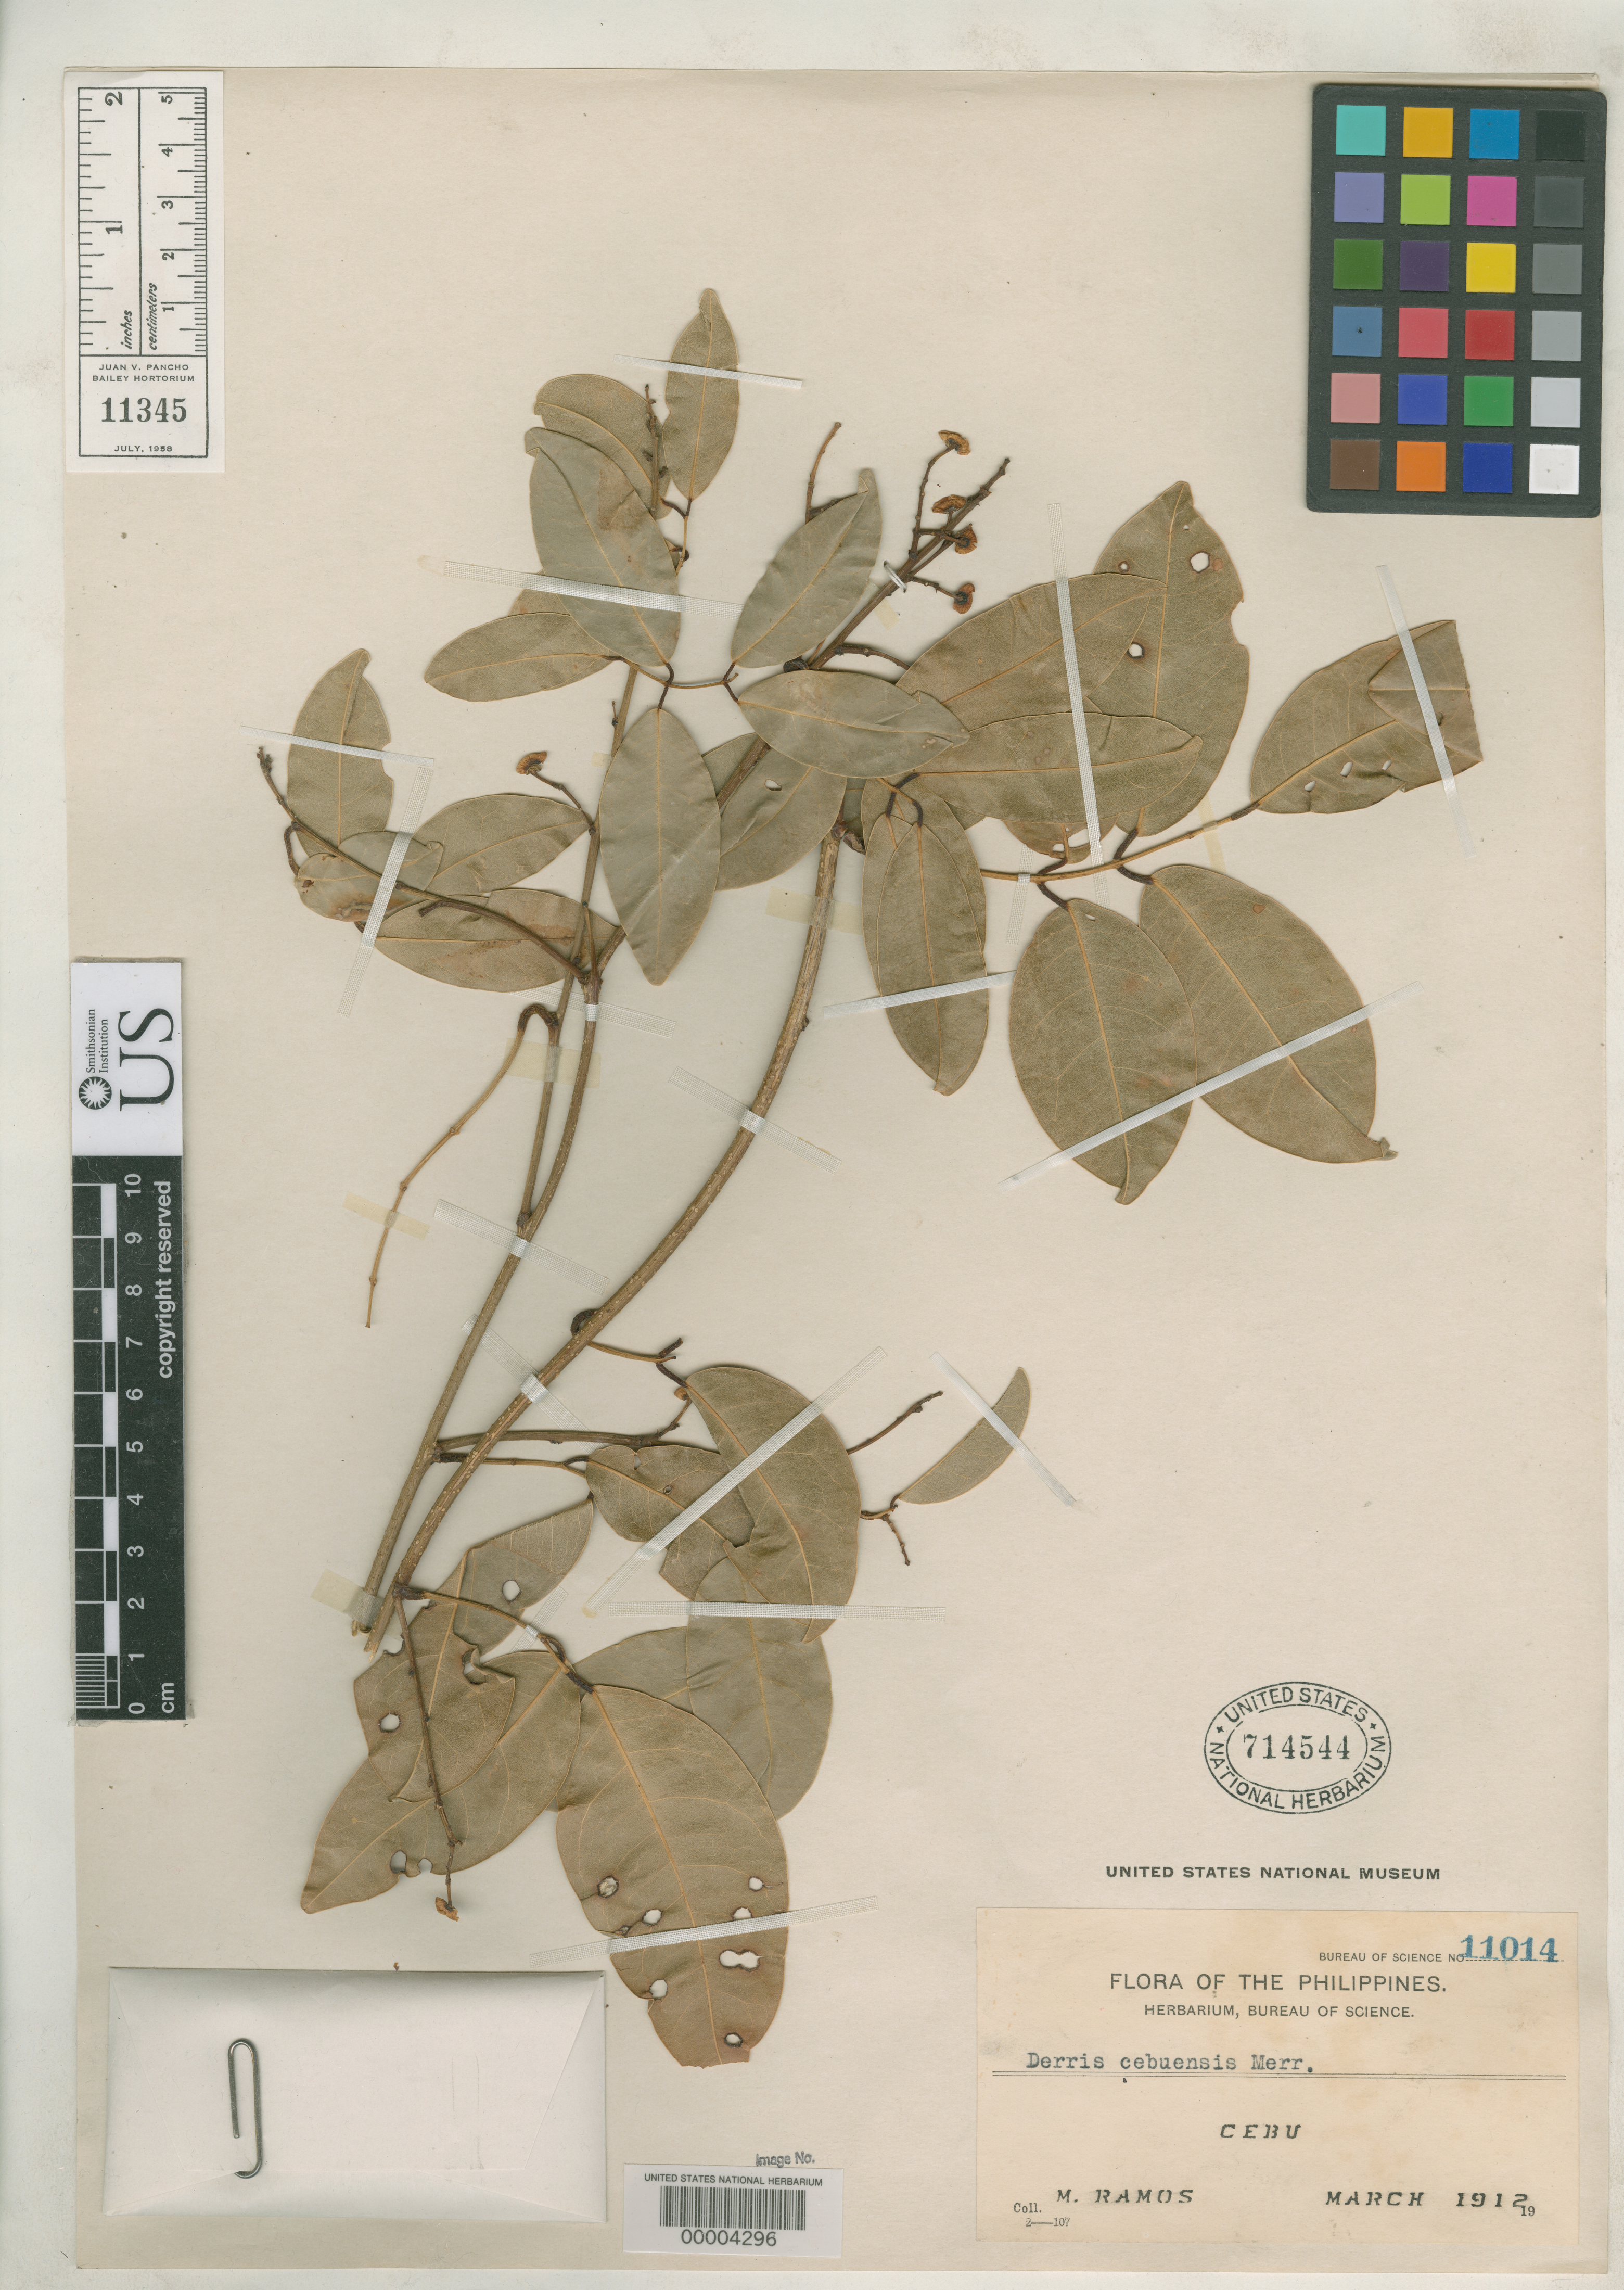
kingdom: Plantae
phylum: Tracheophyta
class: Magnoliopsida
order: Fabales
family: Fabaceae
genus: Derris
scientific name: Derris cebuensis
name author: Merr.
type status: Isotype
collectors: M. Ramos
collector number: Bur. Sci. 11014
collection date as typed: Mar 1912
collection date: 1912-03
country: Philippines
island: Cebu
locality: Cebu.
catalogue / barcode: US 714544